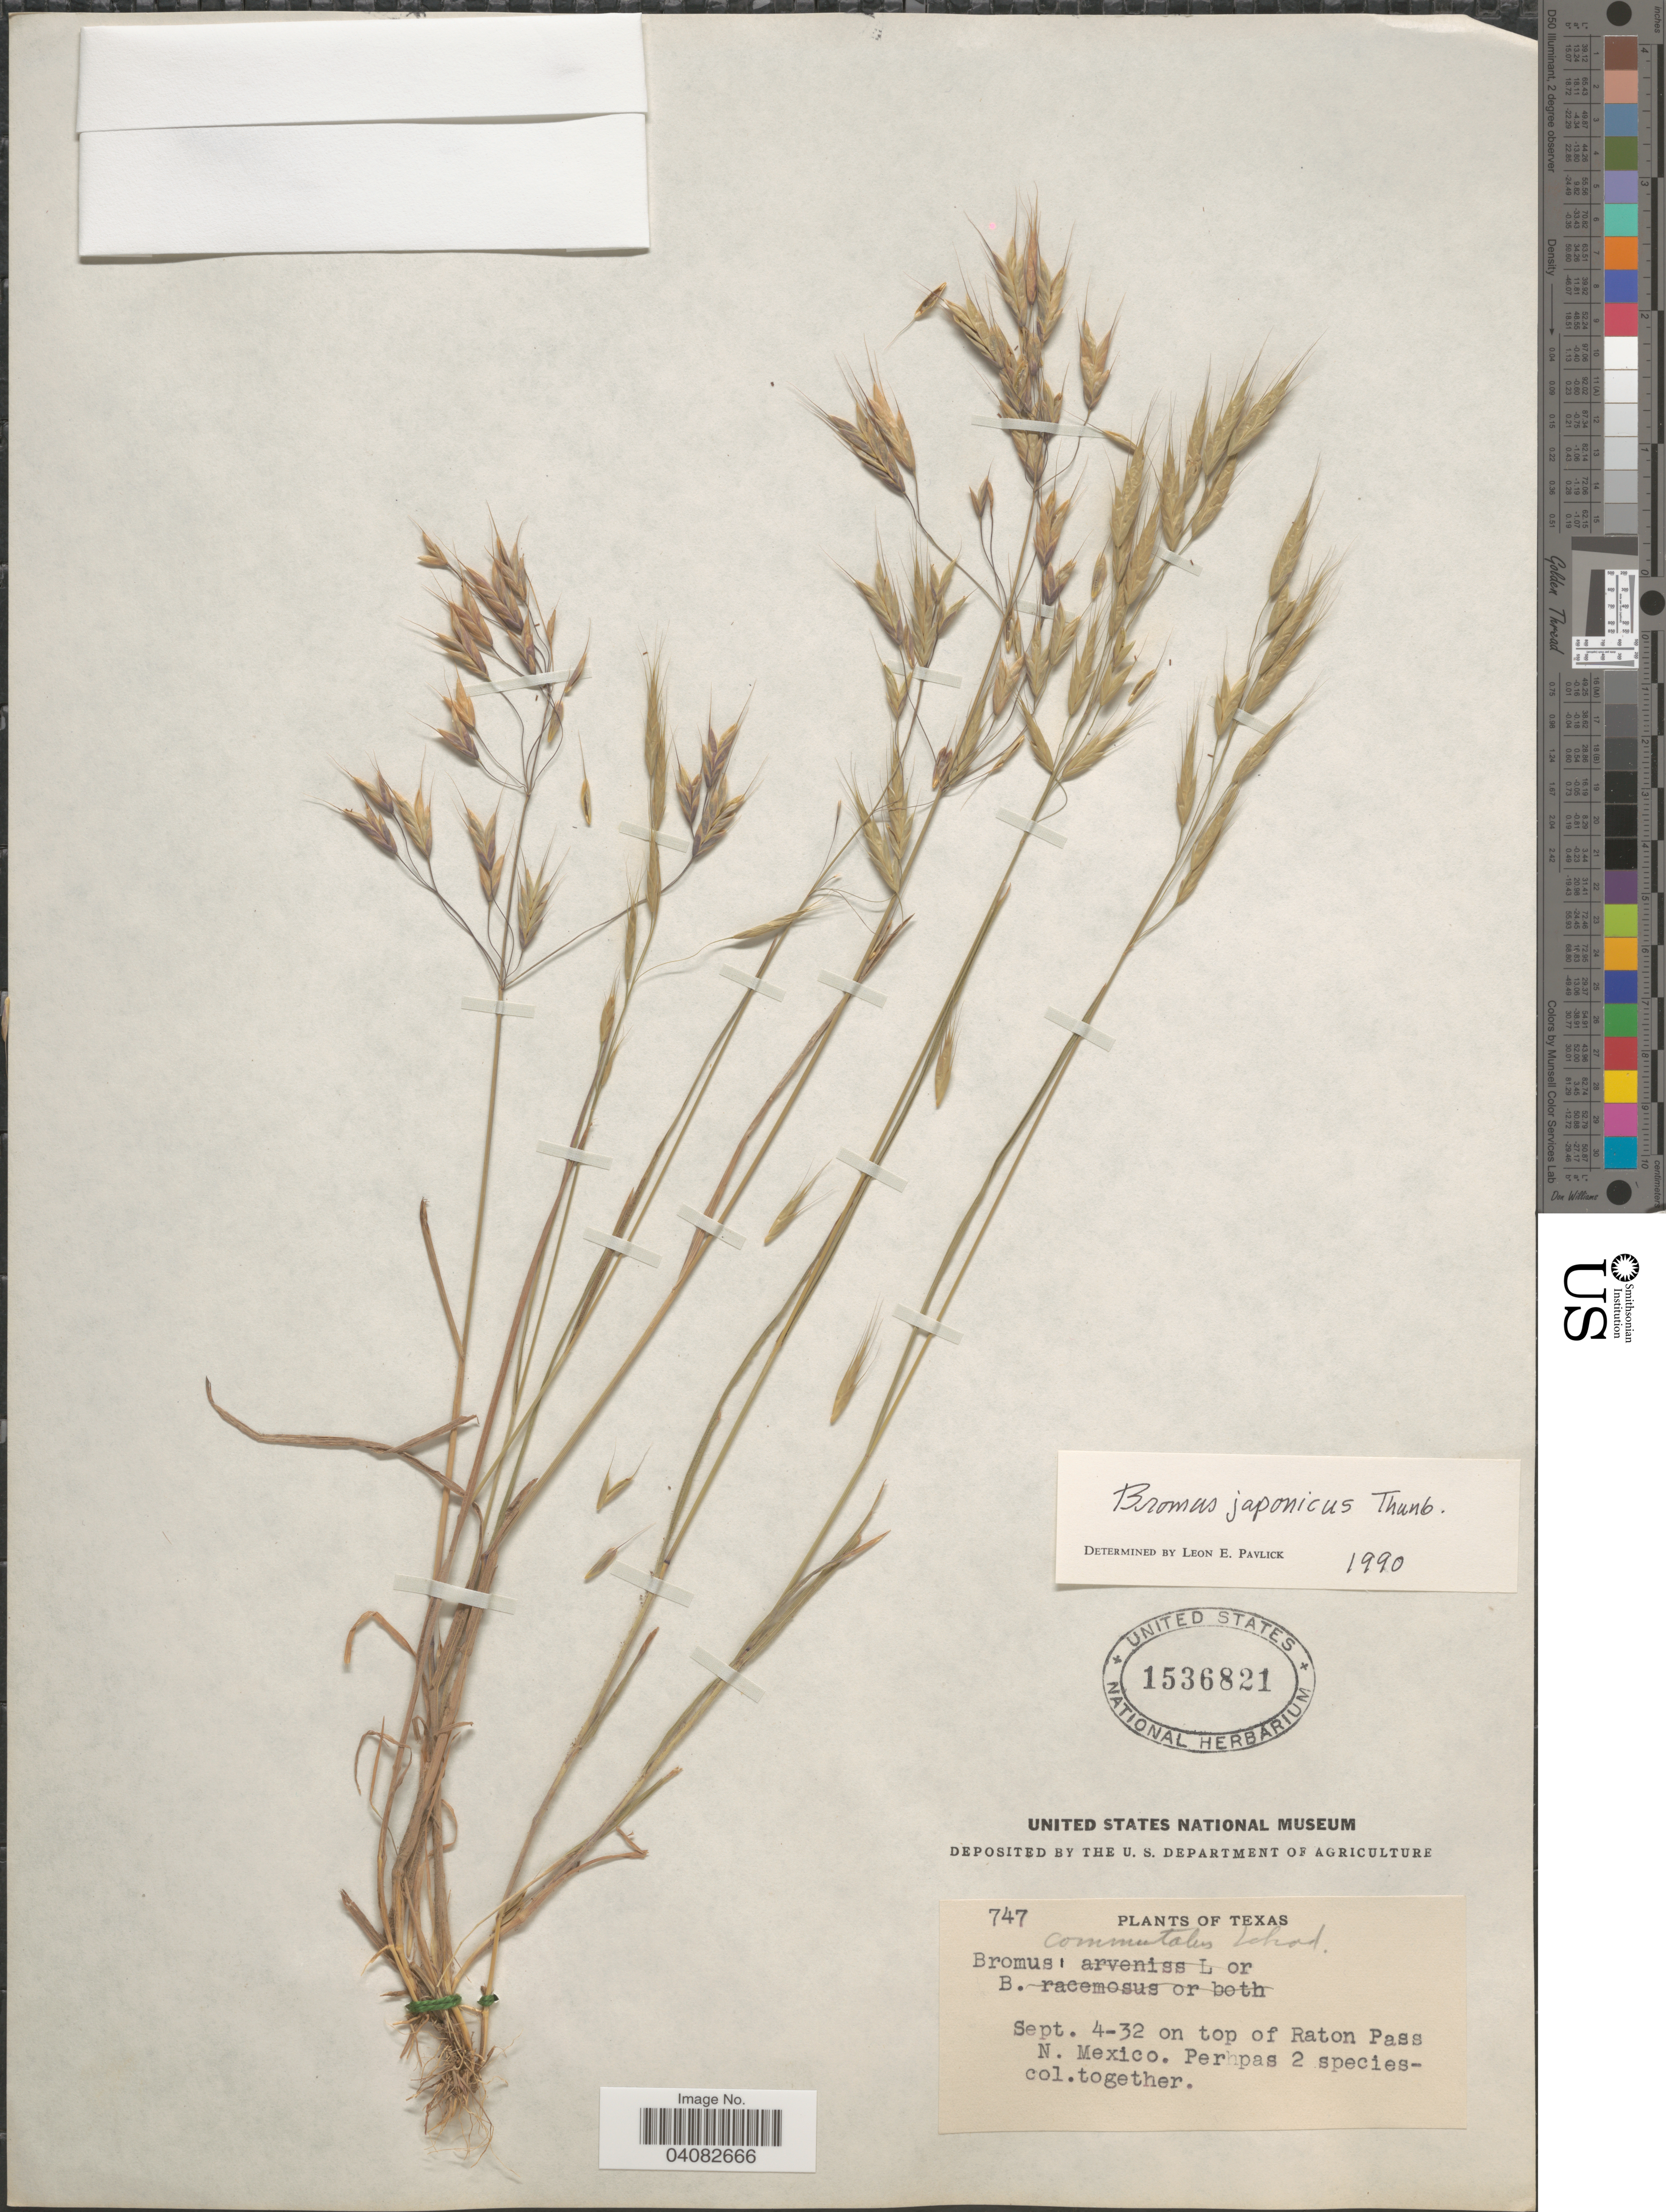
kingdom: Plantae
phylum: Tracheophyta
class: Liliopsida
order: Poales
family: Poaceae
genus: Bromus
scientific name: Bromus japonicus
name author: Houtt.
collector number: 747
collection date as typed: Transcribed d/m/y: 4/9/32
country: United States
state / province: Texas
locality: On top of Raton Pass N. Mexico.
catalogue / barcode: US 1536821